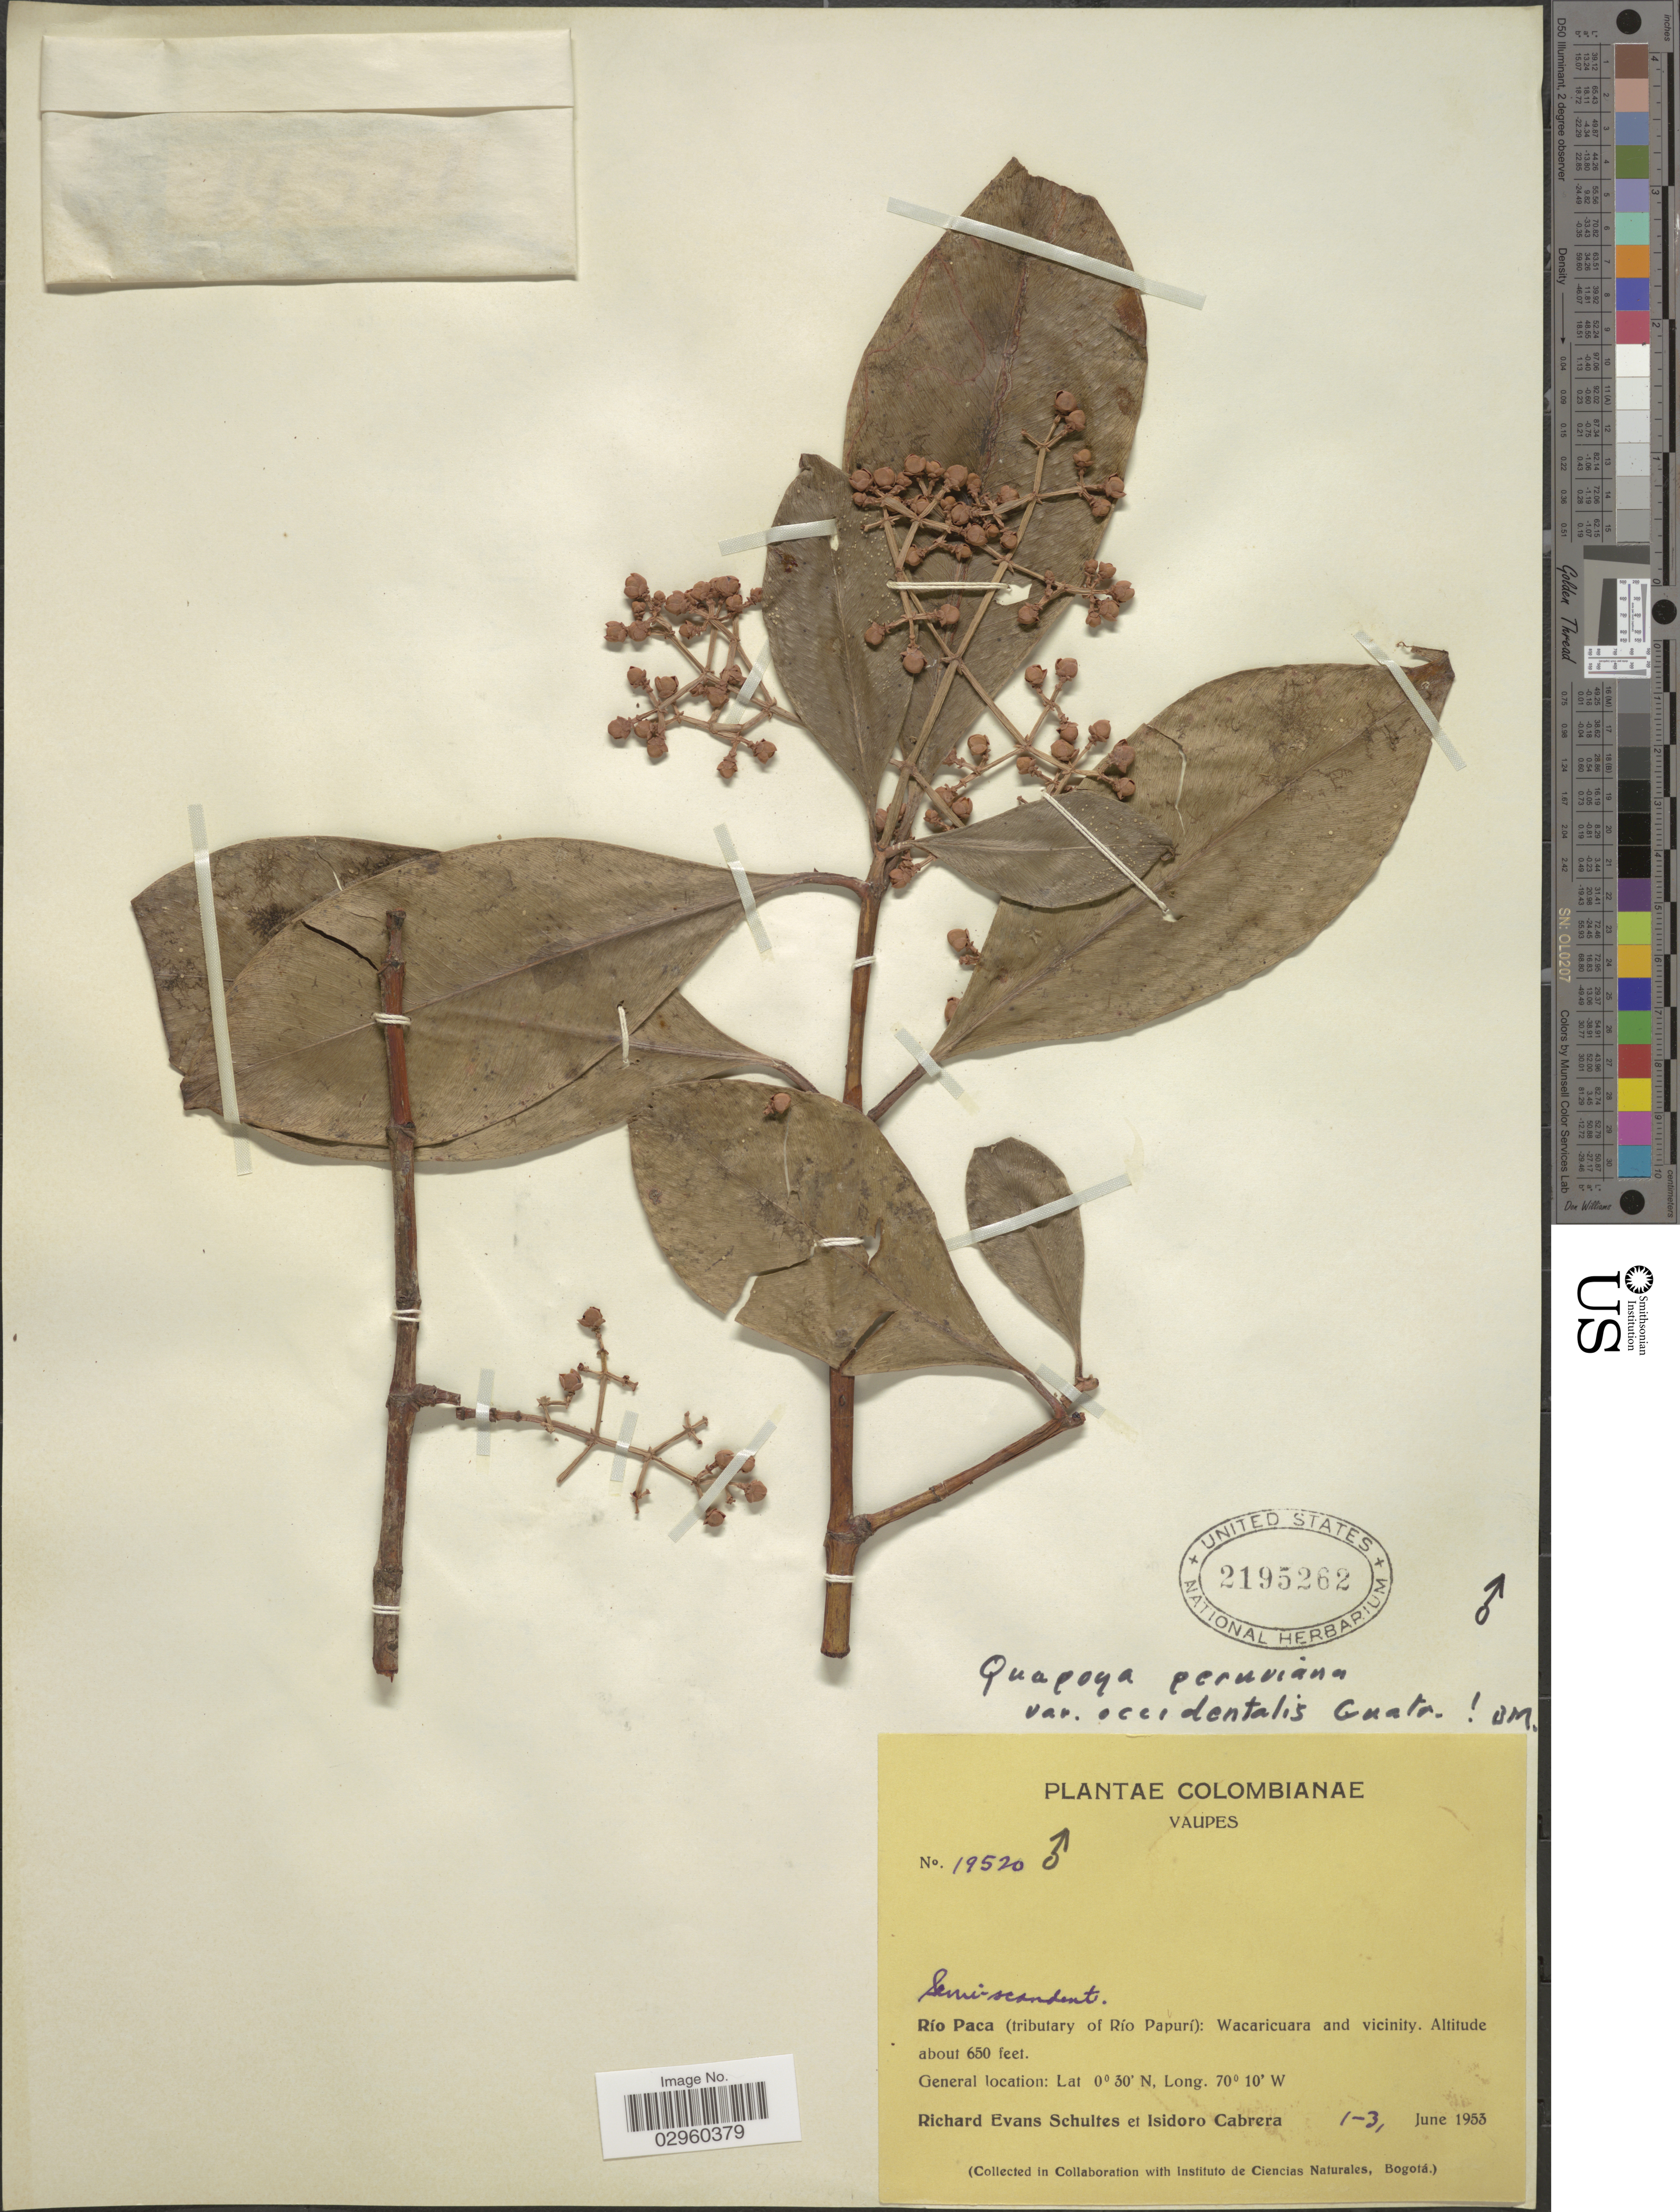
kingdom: Plantae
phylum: Tracheophyta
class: Magnoliopsida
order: Malpighiales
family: Clusiaceae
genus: Clusia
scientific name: Clusia hammeliana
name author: Pipoly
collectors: R. E. Schultes & I. Cabrera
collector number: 19520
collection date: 1953-06-01/1953-06-03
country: Colombia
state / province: Vaupés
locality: Río Paca (tributary of Río Papurí): Wacaricuara and vicinity.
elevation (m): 198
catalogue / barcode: US 2195262